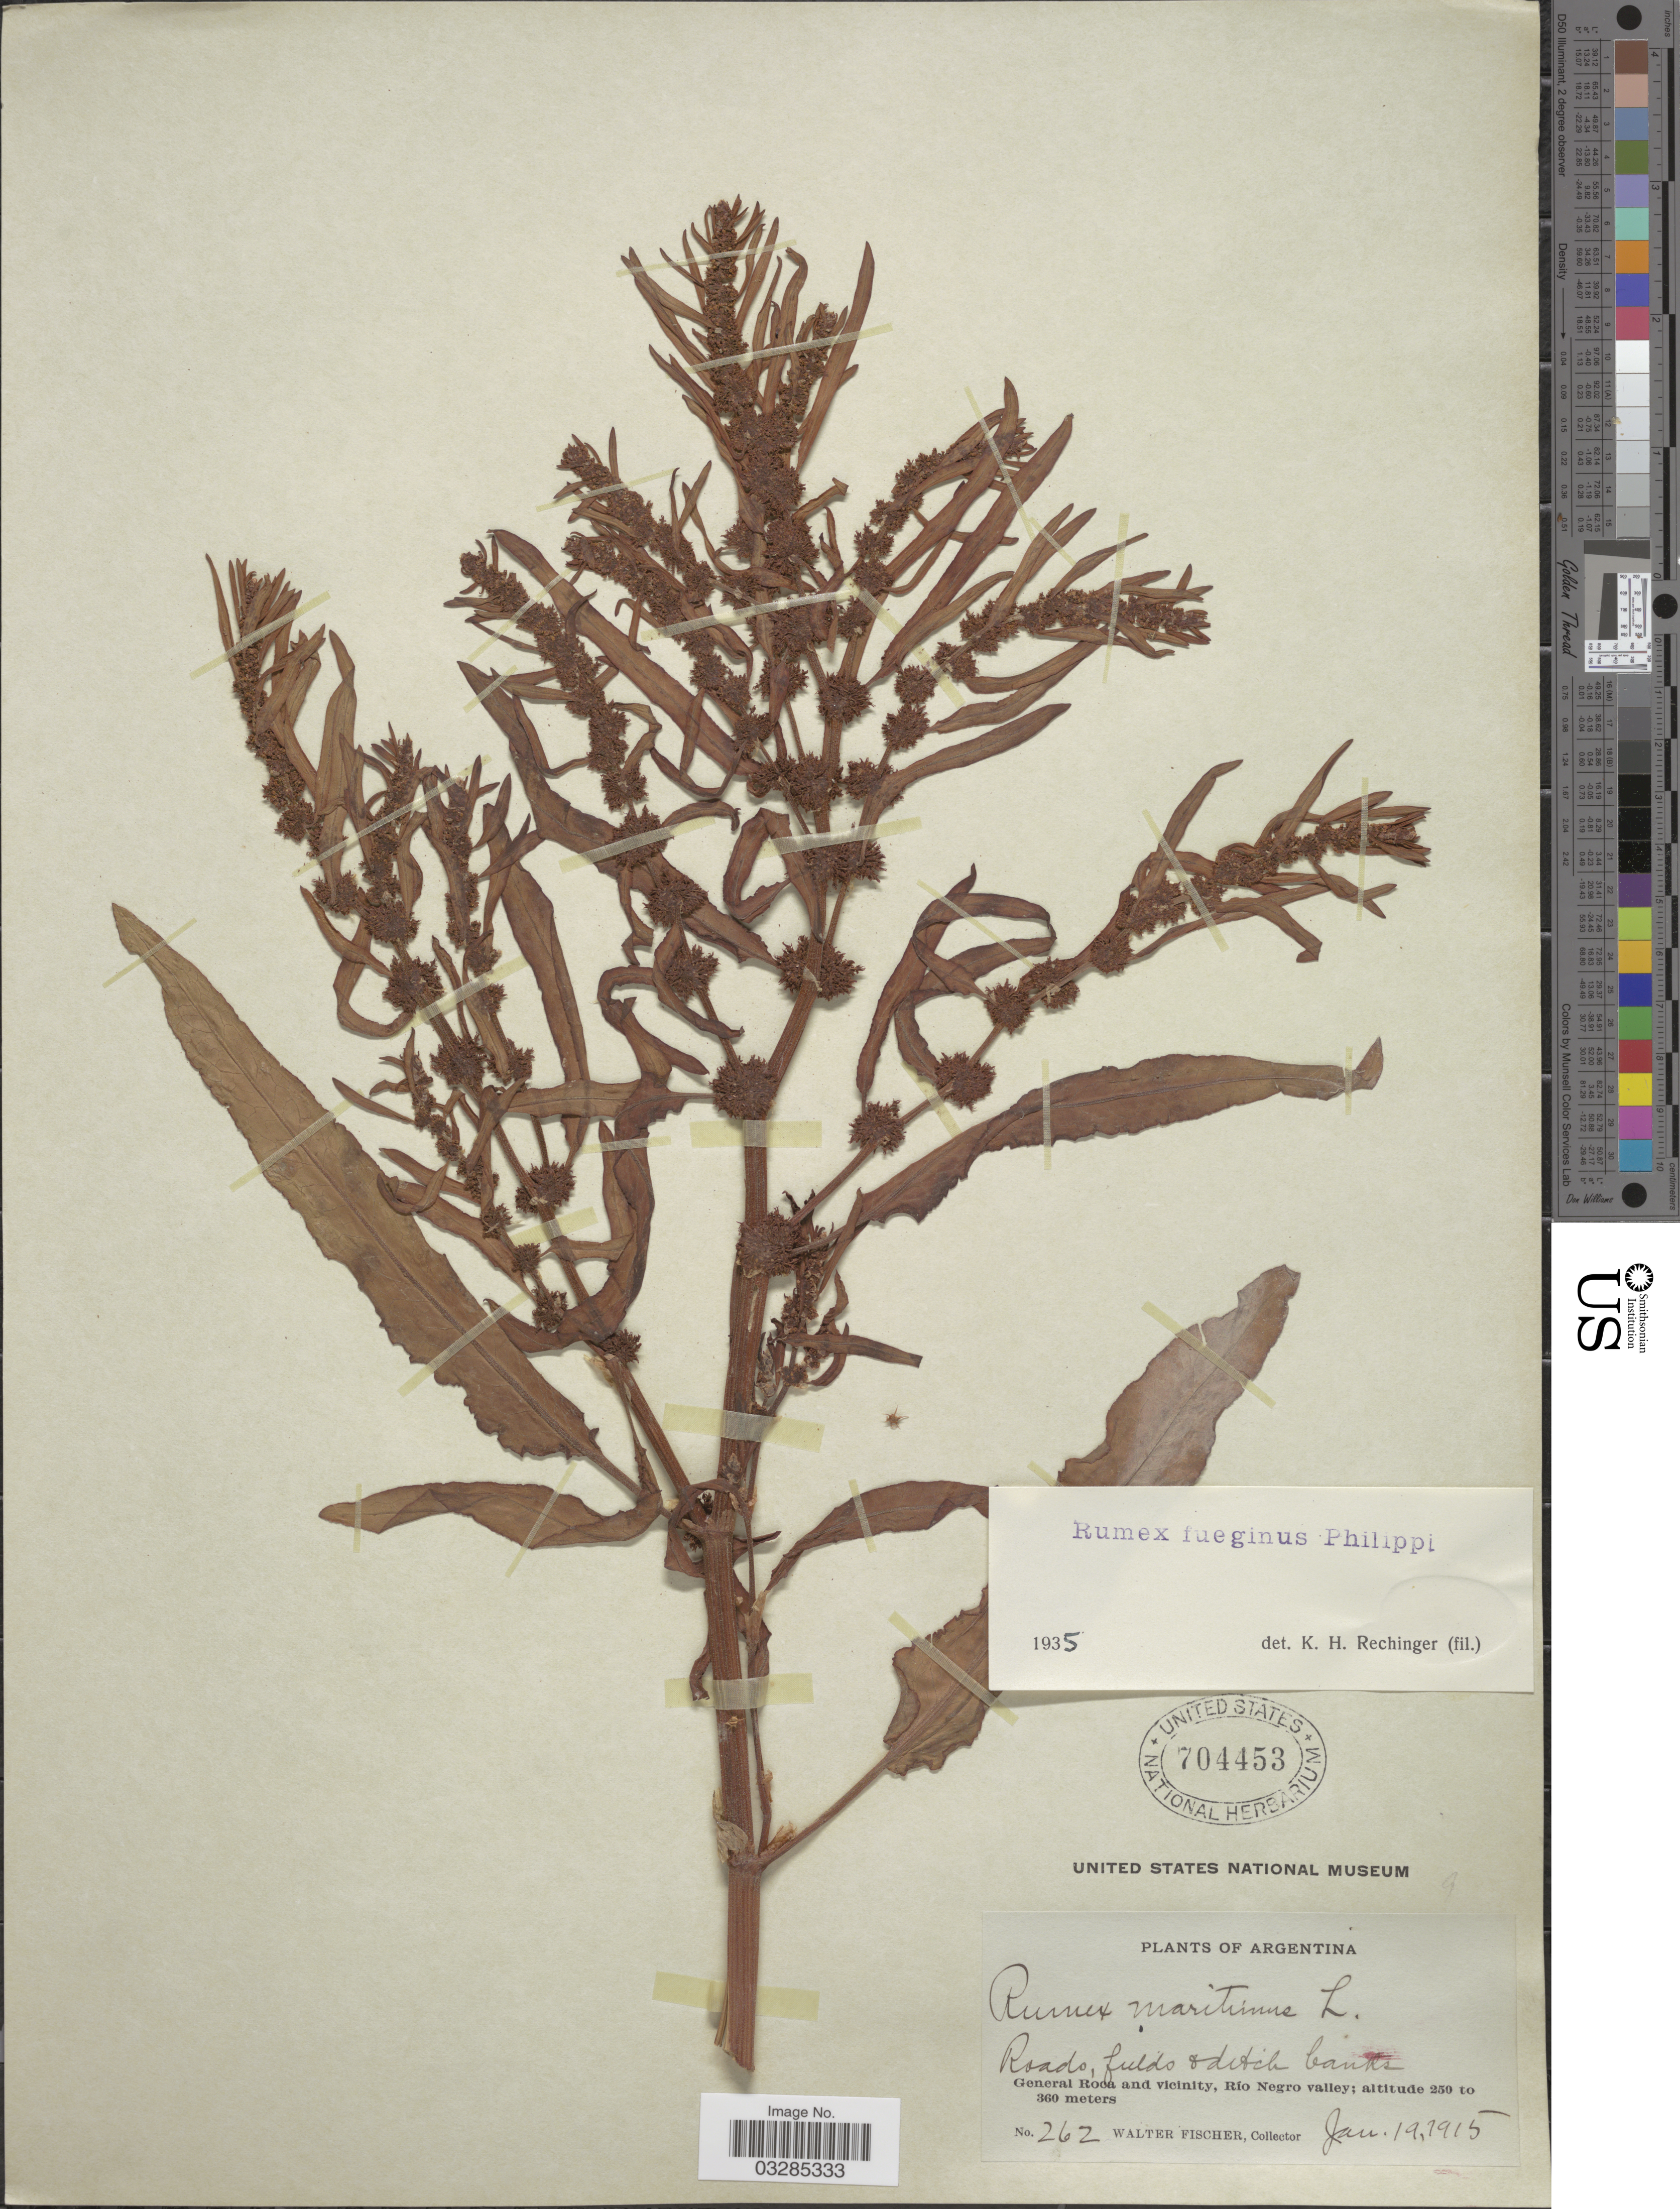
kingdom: Plantae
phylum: Tracheophyta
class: Magnoliopsida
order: Caryophyllales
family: Polygonaceae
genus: Rumex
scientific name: Rumex fueginus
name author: Phil.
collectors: W. Fischer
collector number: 262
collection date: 1915-01-19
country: Argentina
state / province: Rio Negro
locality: General Roca and vicinity, Río Negro valley.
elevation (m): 250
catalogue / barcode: US 704453